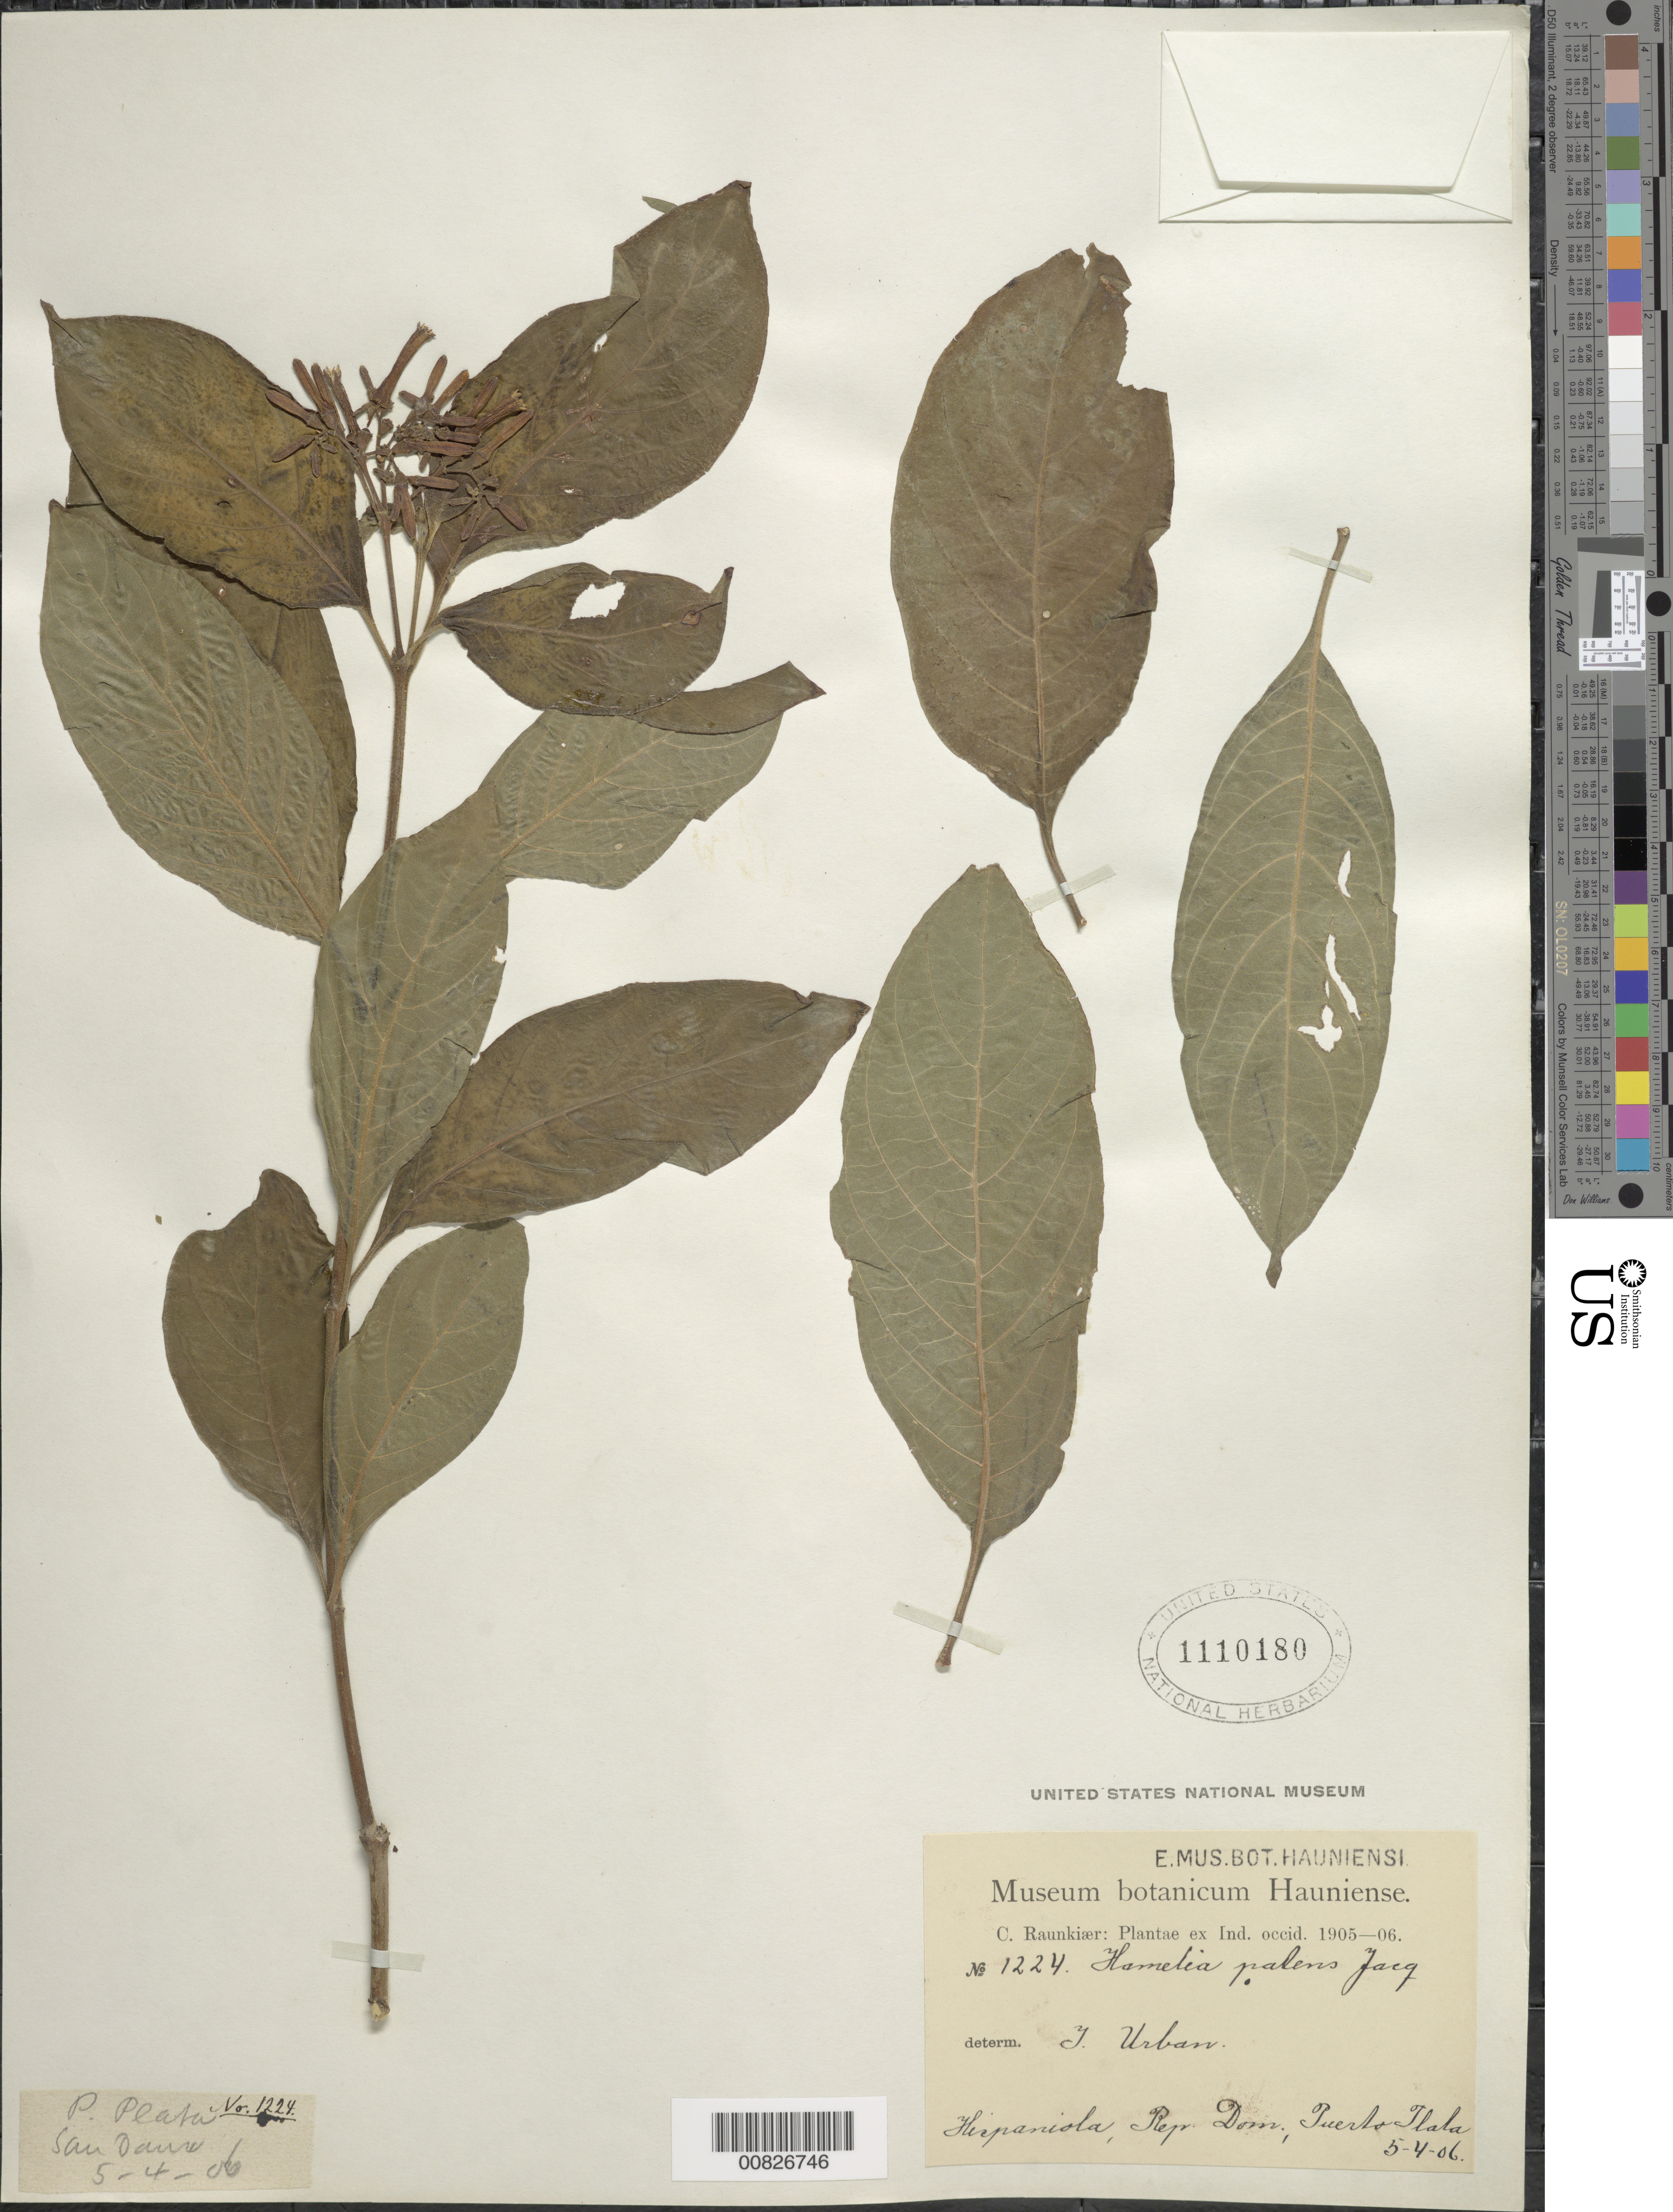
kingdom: Plantae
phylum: Tracheophyta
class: Magnoliopsida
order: Gentianales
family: Rubiaceae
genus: Hamelia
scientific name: Hamelia patens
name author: Jacq.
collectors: C. C. Raunkiaer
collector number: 1224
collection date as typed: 05 Apr 1990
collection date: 1990-04-05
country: Dominican Republic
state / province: Puerto Plata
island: Hispaniola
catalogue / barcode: US 1110180